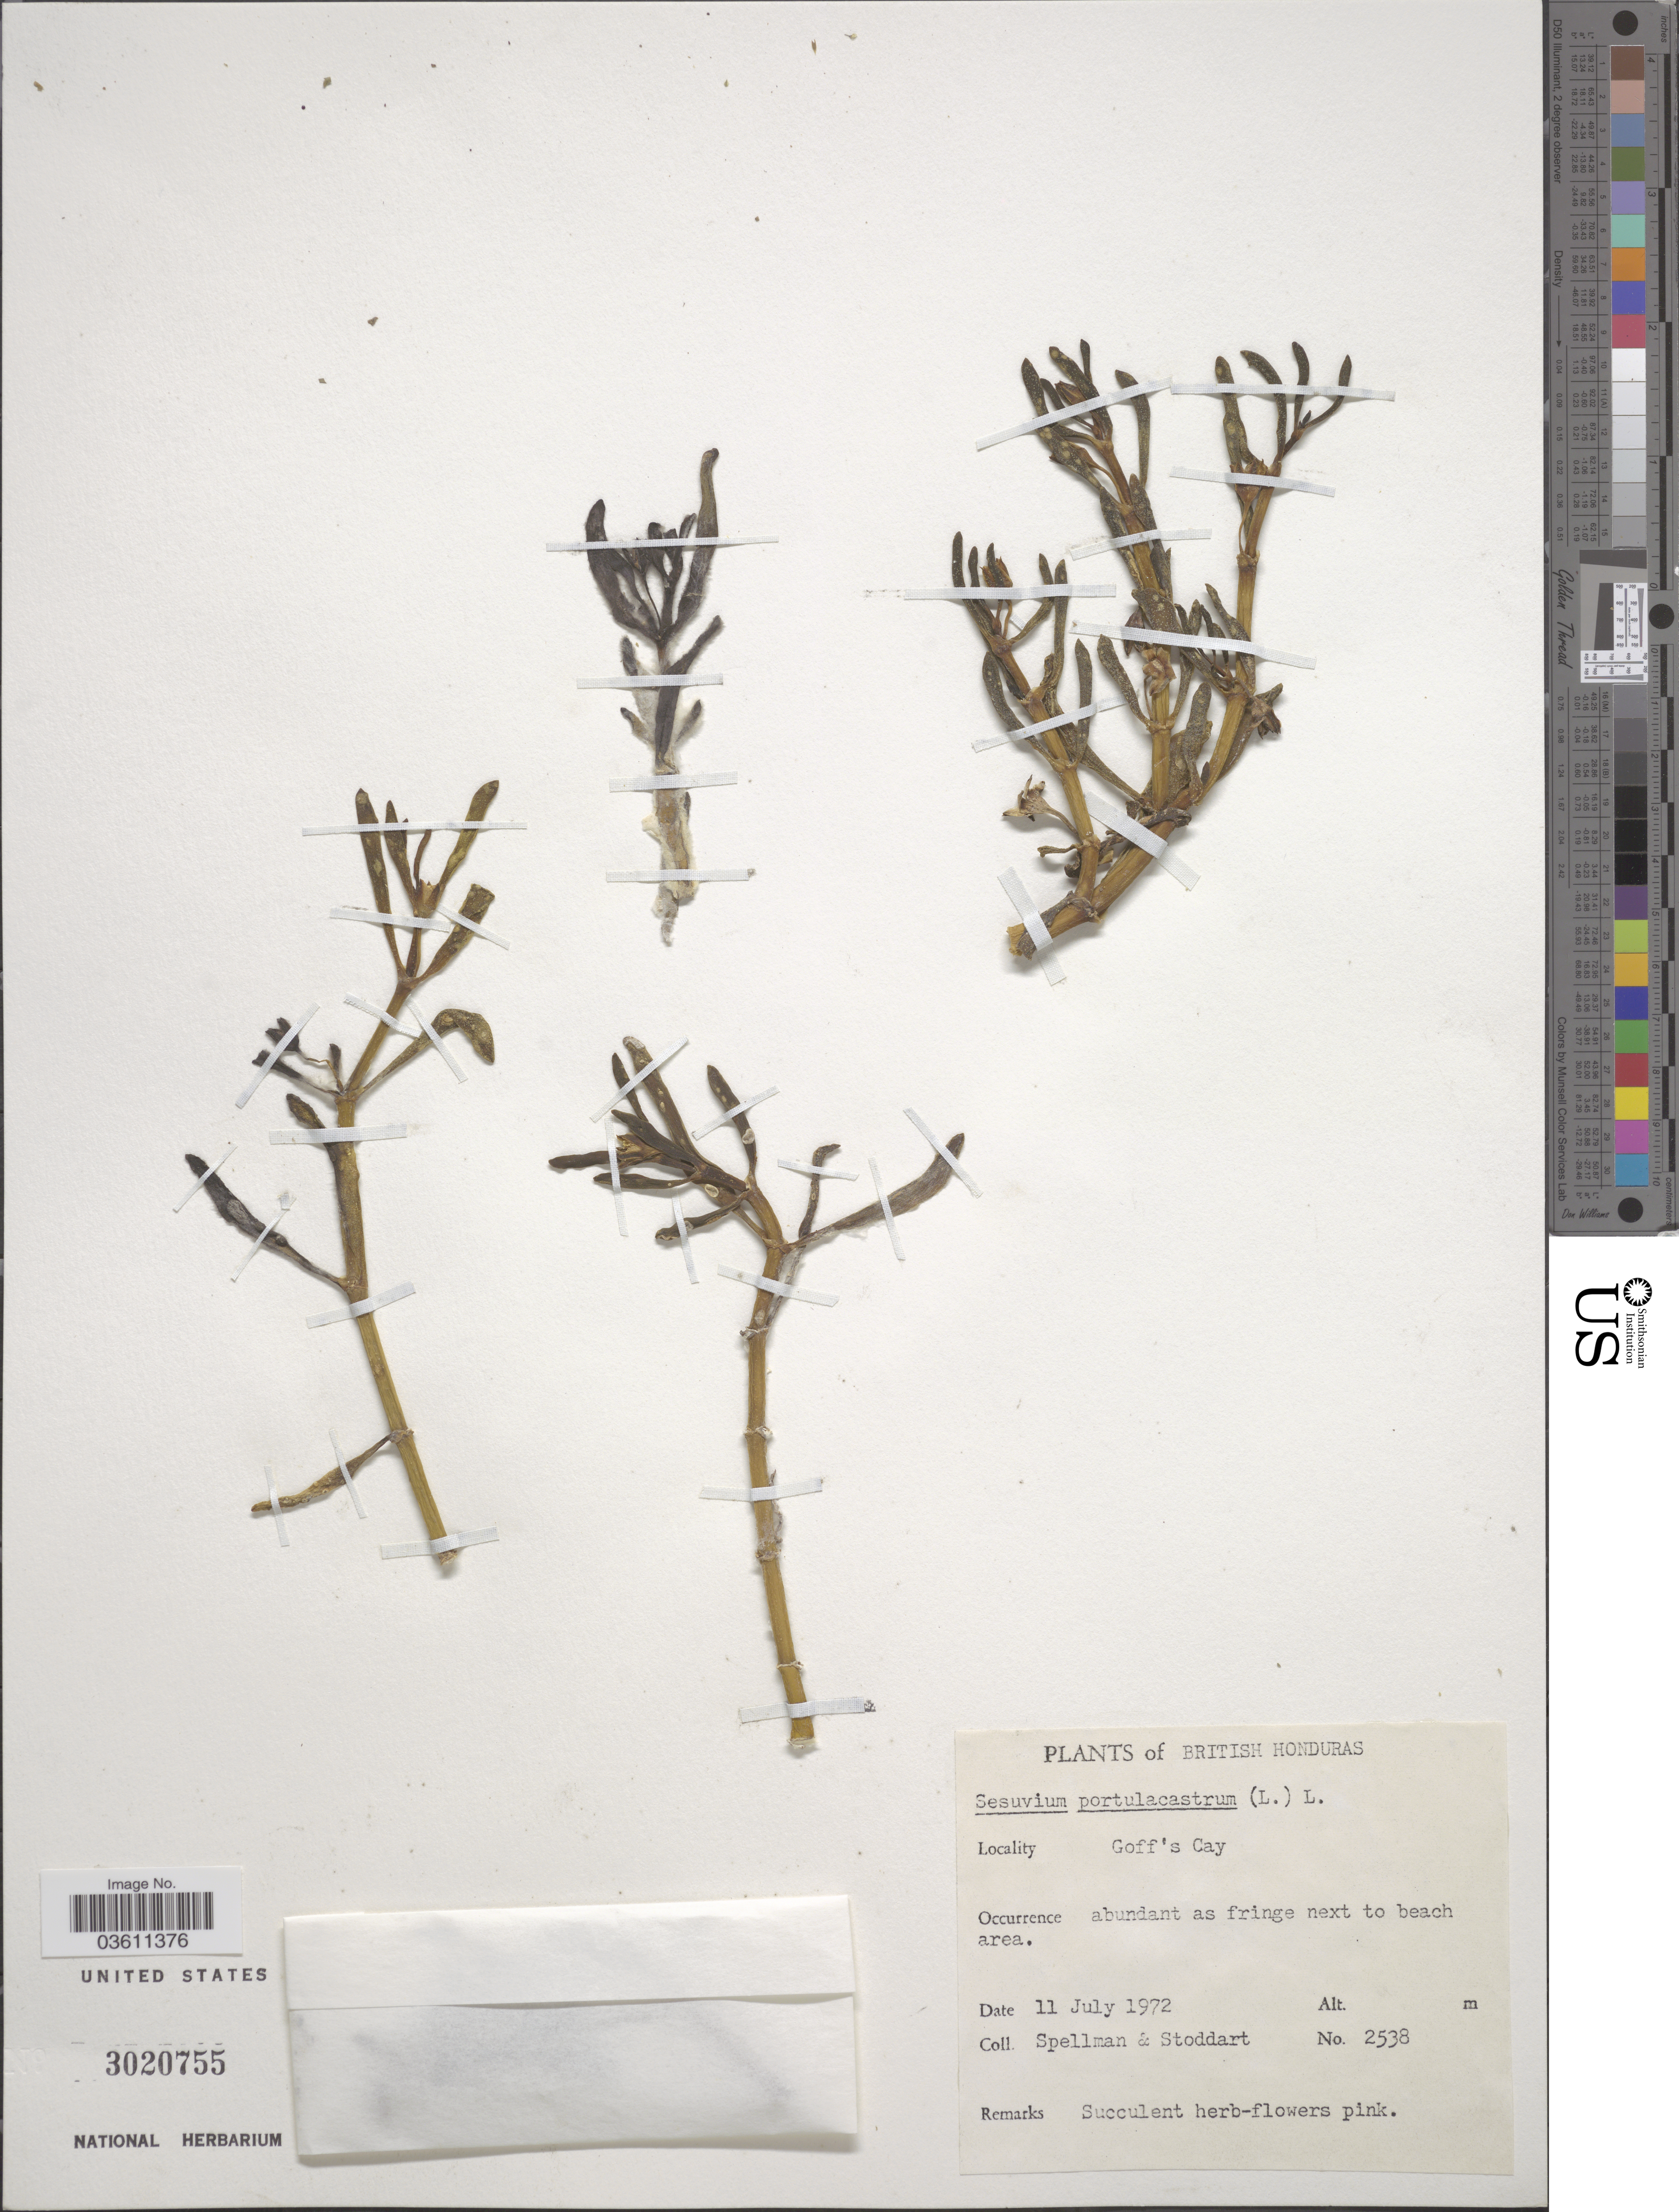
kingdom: Plantae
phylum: Tracheophyta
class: Magnoliopsida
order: Caryophyllales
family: Aizoaceae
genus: Sesuvium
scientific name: Sesuvium portulacastrum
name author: (L.) L.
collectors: Spellman, -- & -. Stoddart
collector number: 2538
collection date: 1972-07-11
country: Belize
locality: British Honduras. Goff's Cay.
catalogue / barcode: US 3020755